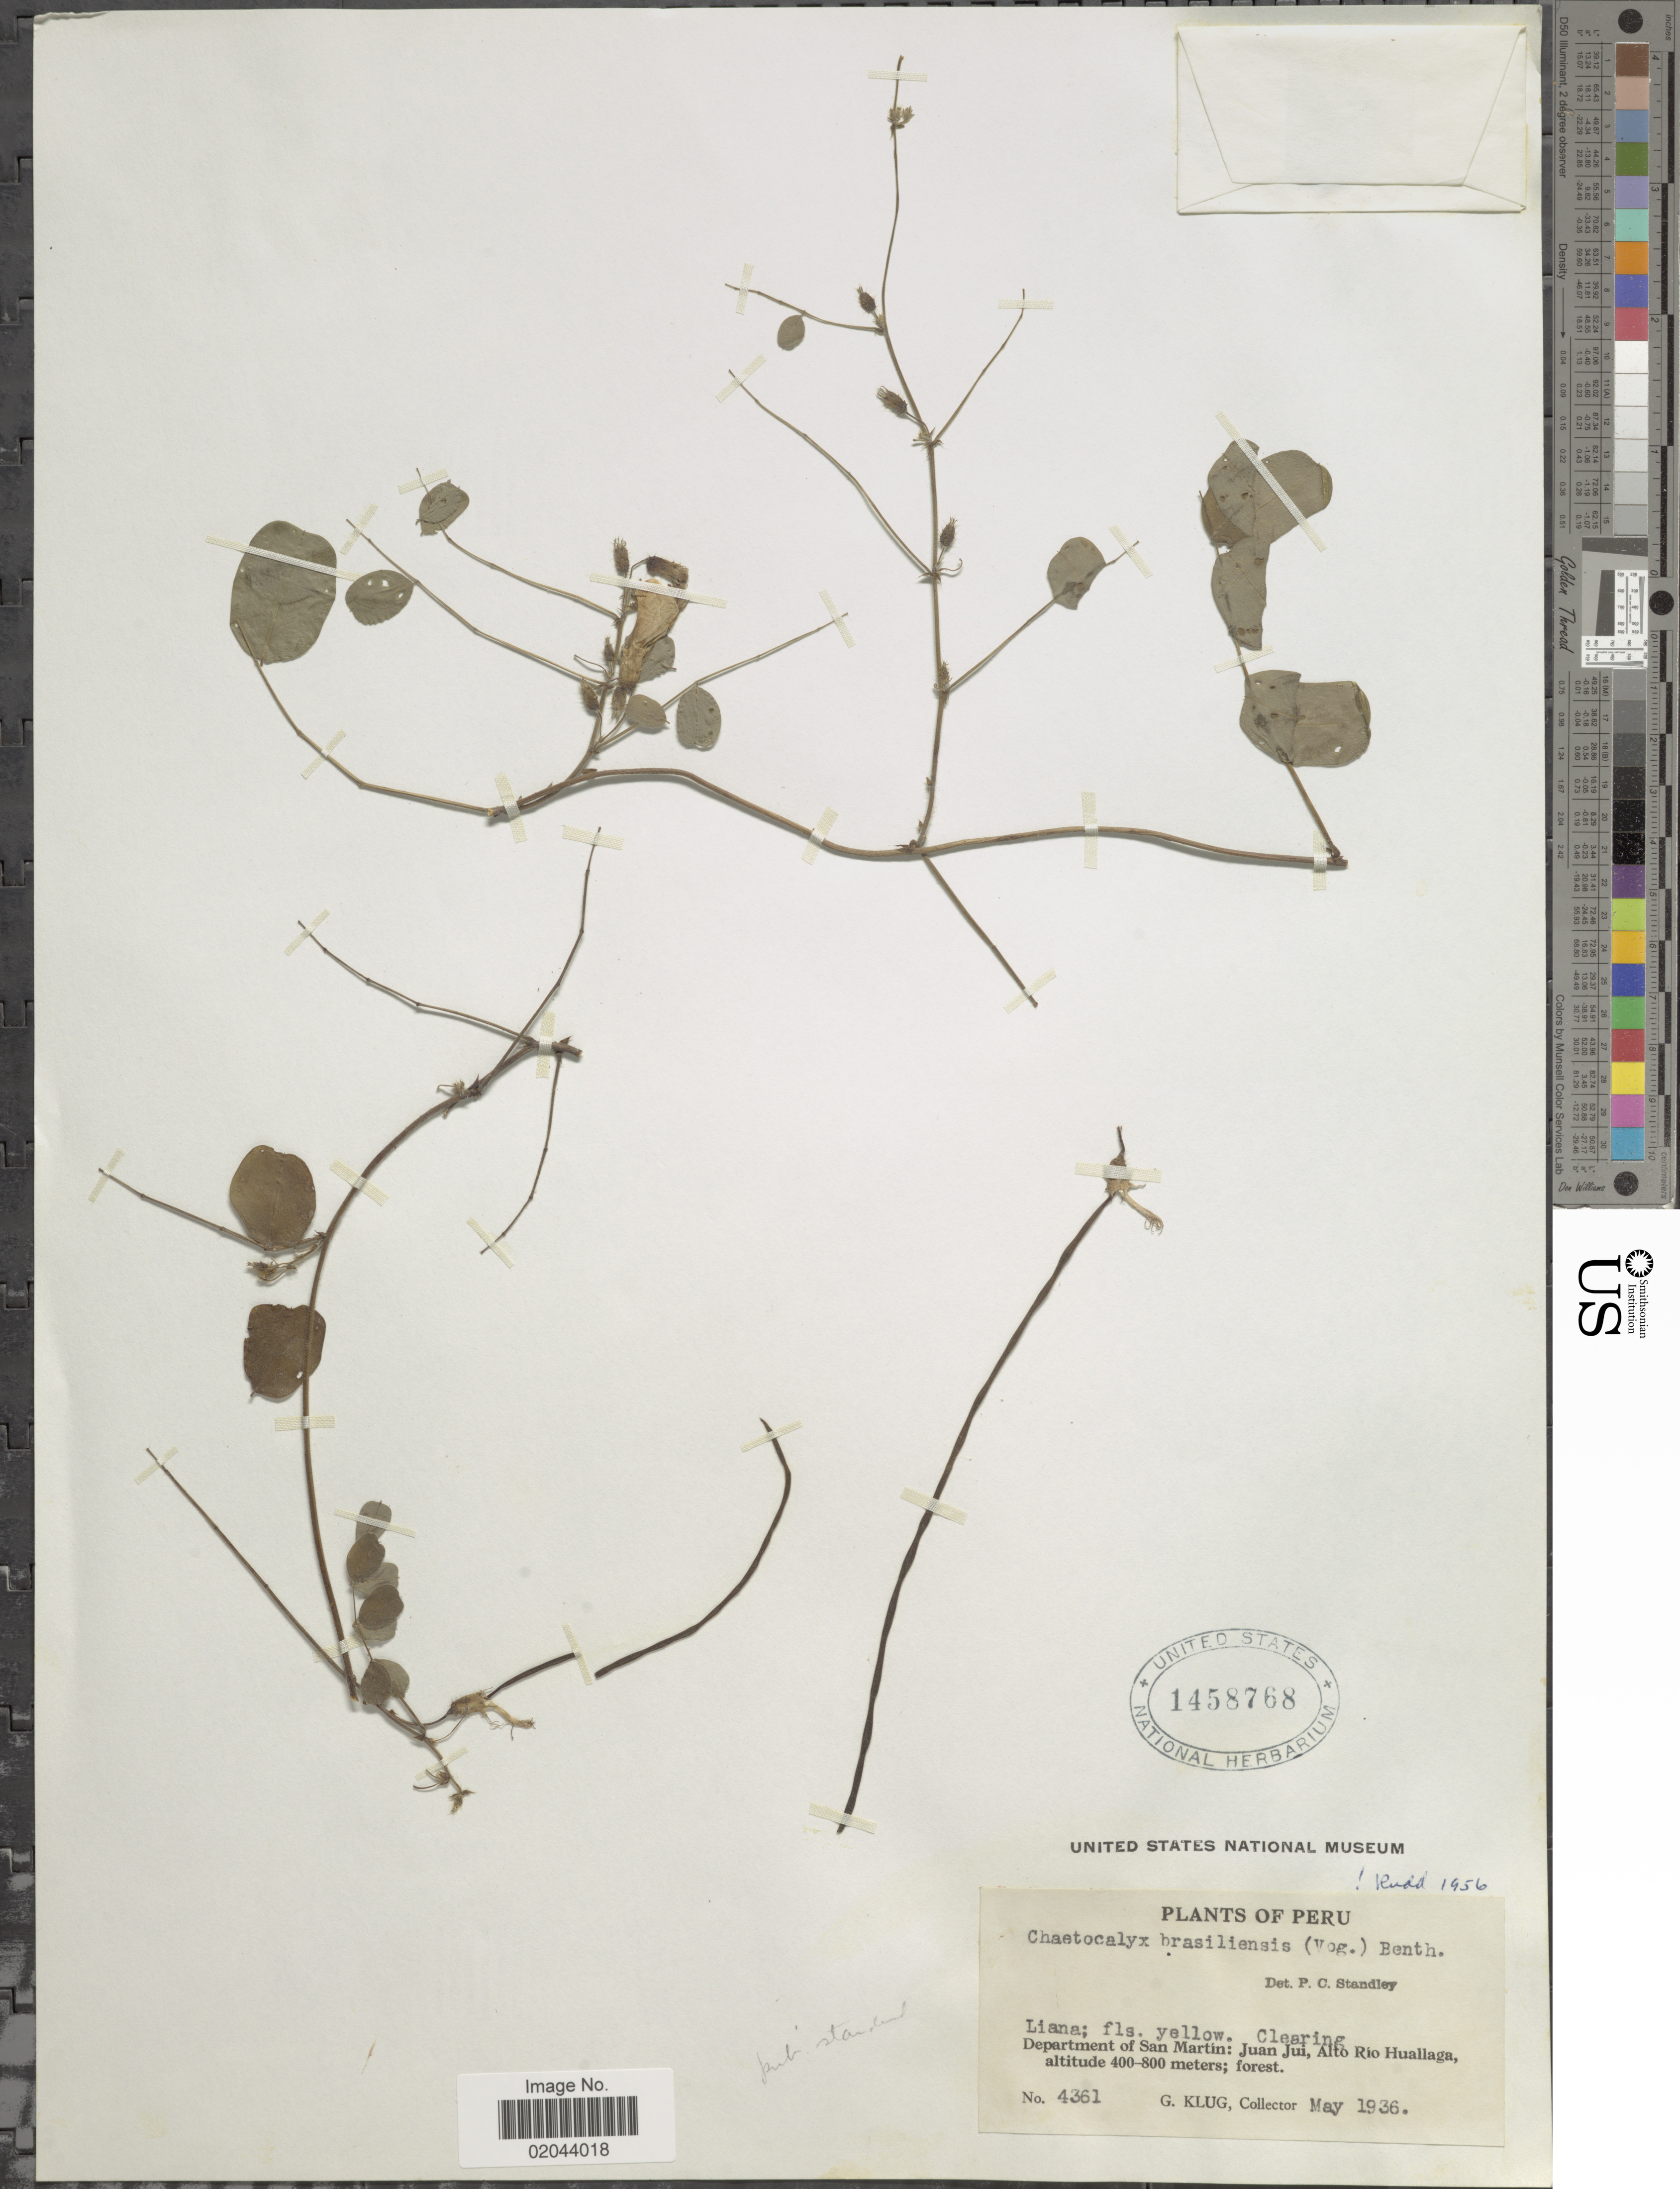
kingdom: Plantae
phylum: Tracheophyta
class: Magnoliopsida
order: Fabales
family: Fabaceae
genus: Chaetocalyx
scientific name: Chaetocalyx brasiliensis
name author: (Vogel) Benth.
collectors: G. Klug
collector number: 4361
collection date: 1936-05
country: Peru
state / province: San Martín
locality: Juan Jui, Alto Río Huallaga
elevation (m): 400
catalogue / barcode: US 1458768